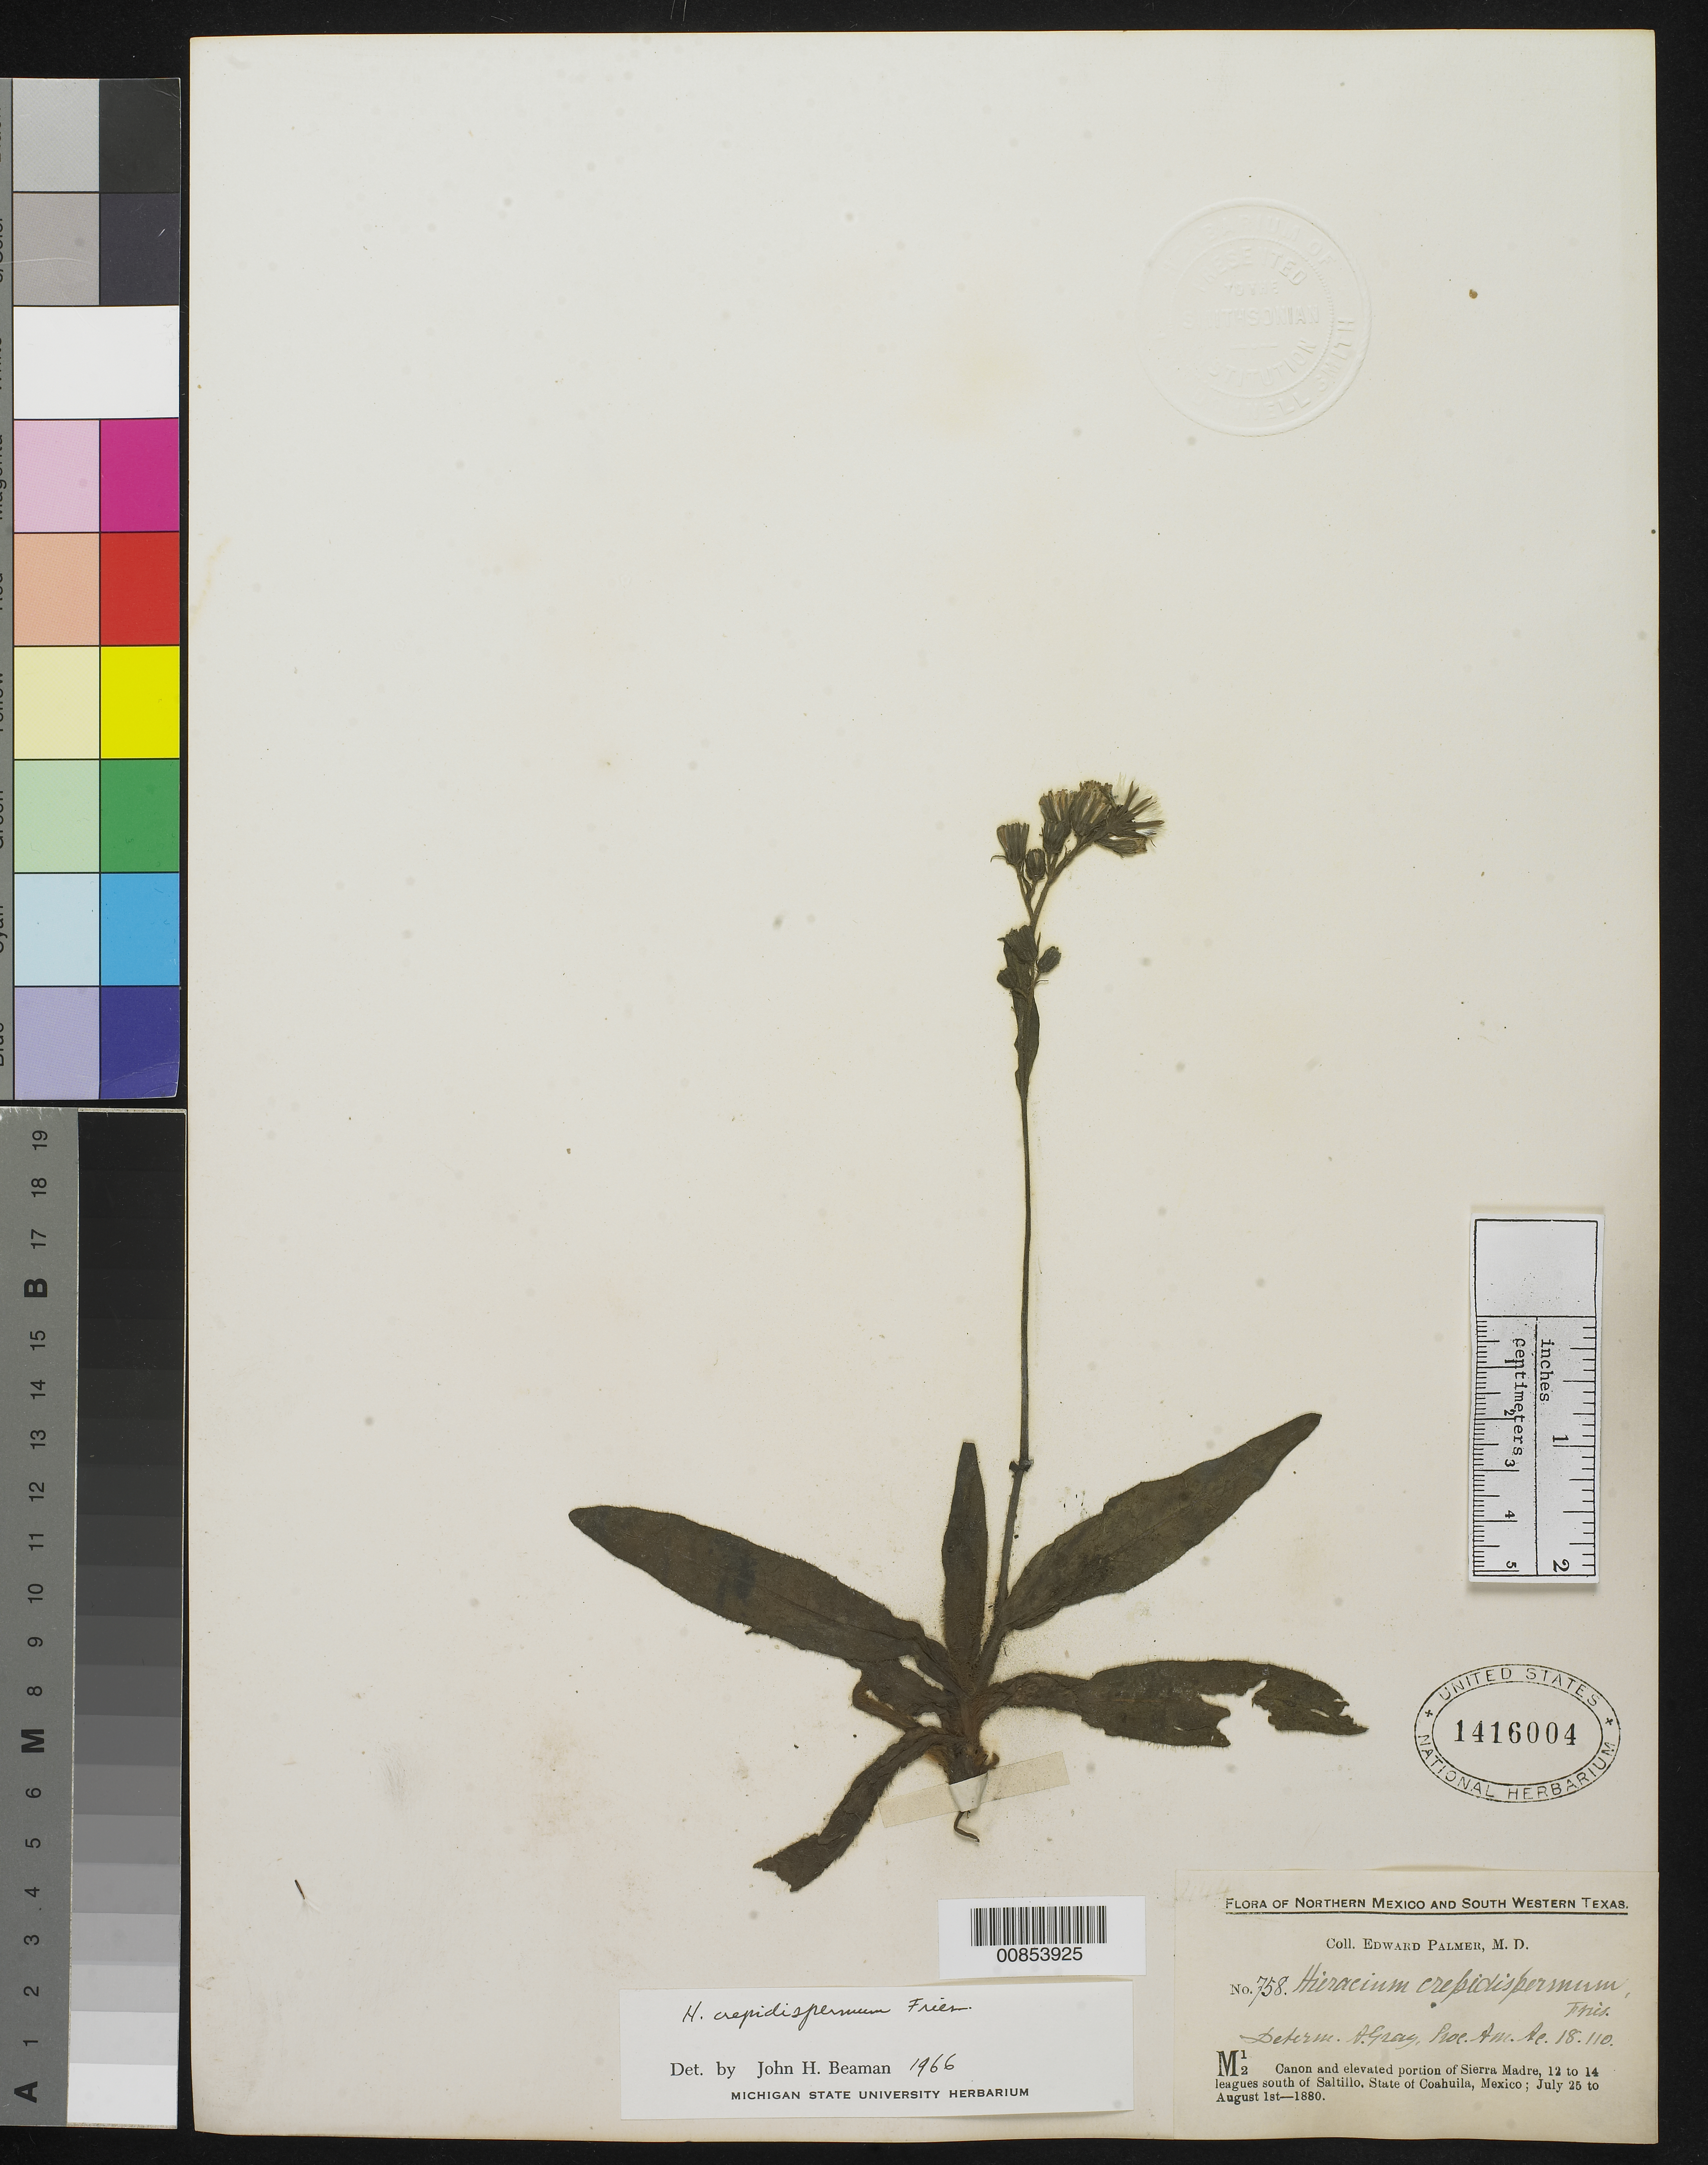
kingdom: Plantae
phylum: Tracheophyta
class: Magnoliopsida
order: Asterales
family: Asteraceae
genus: Hieracium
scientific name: Hieracium crepidispermum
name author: Fr.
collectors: E. Palmer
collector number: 758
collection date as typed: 25 Jul 1880 to 01 Aug 1880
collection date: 1880-07-25/1880-08-01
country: Mexico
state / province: Coahuila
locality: M12. Cañon and elevated portion of Sierra Madre, 12 to 14 leagues south of Saltillo, Coahuila.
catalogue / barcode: US 1416004